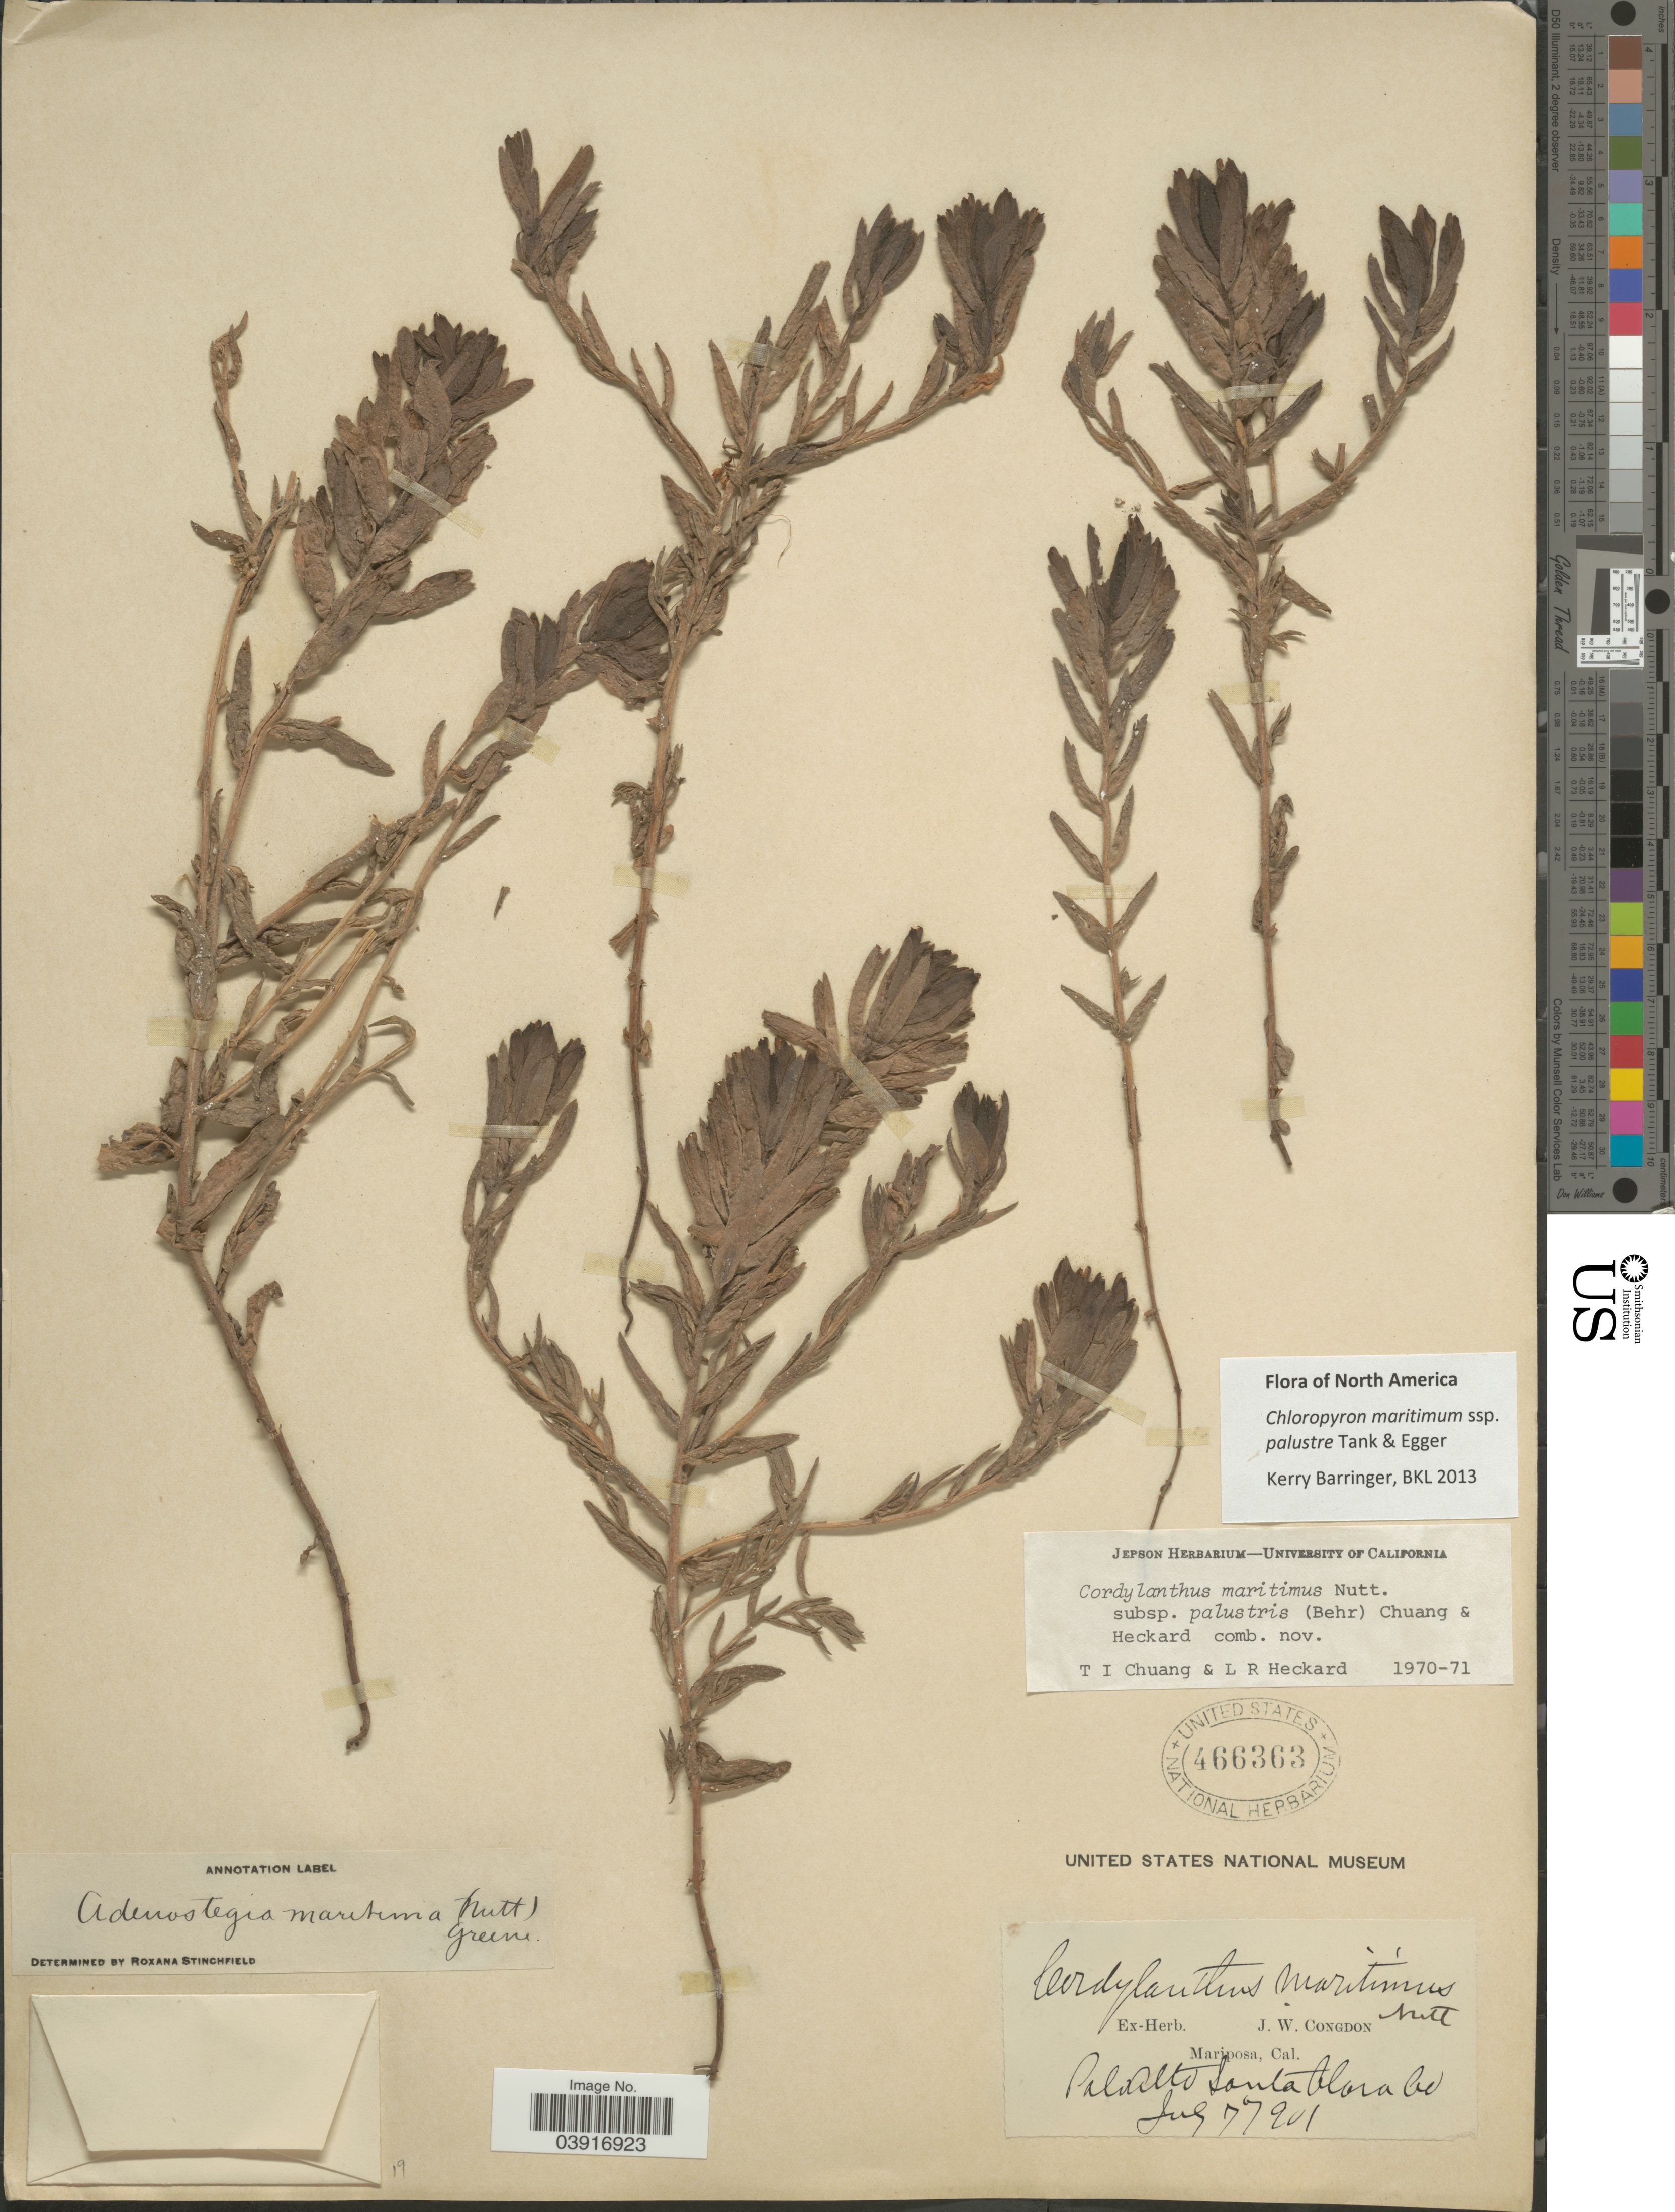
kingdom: Plantae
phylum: Tracheophyta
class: Magnoliopsida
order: Lamiales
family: Orobanchaceae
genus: Chloropyron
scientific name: Chloropyron maritimum subsp. palustre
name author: (Behr) Tank & J.M. Egger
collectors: ex herb. J. W. Congdon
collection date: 1901-07-07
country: United States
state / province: California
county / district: Santa Clara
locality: Mariposa. Palo Alto Santa Clara Co.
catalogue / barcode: US 466363